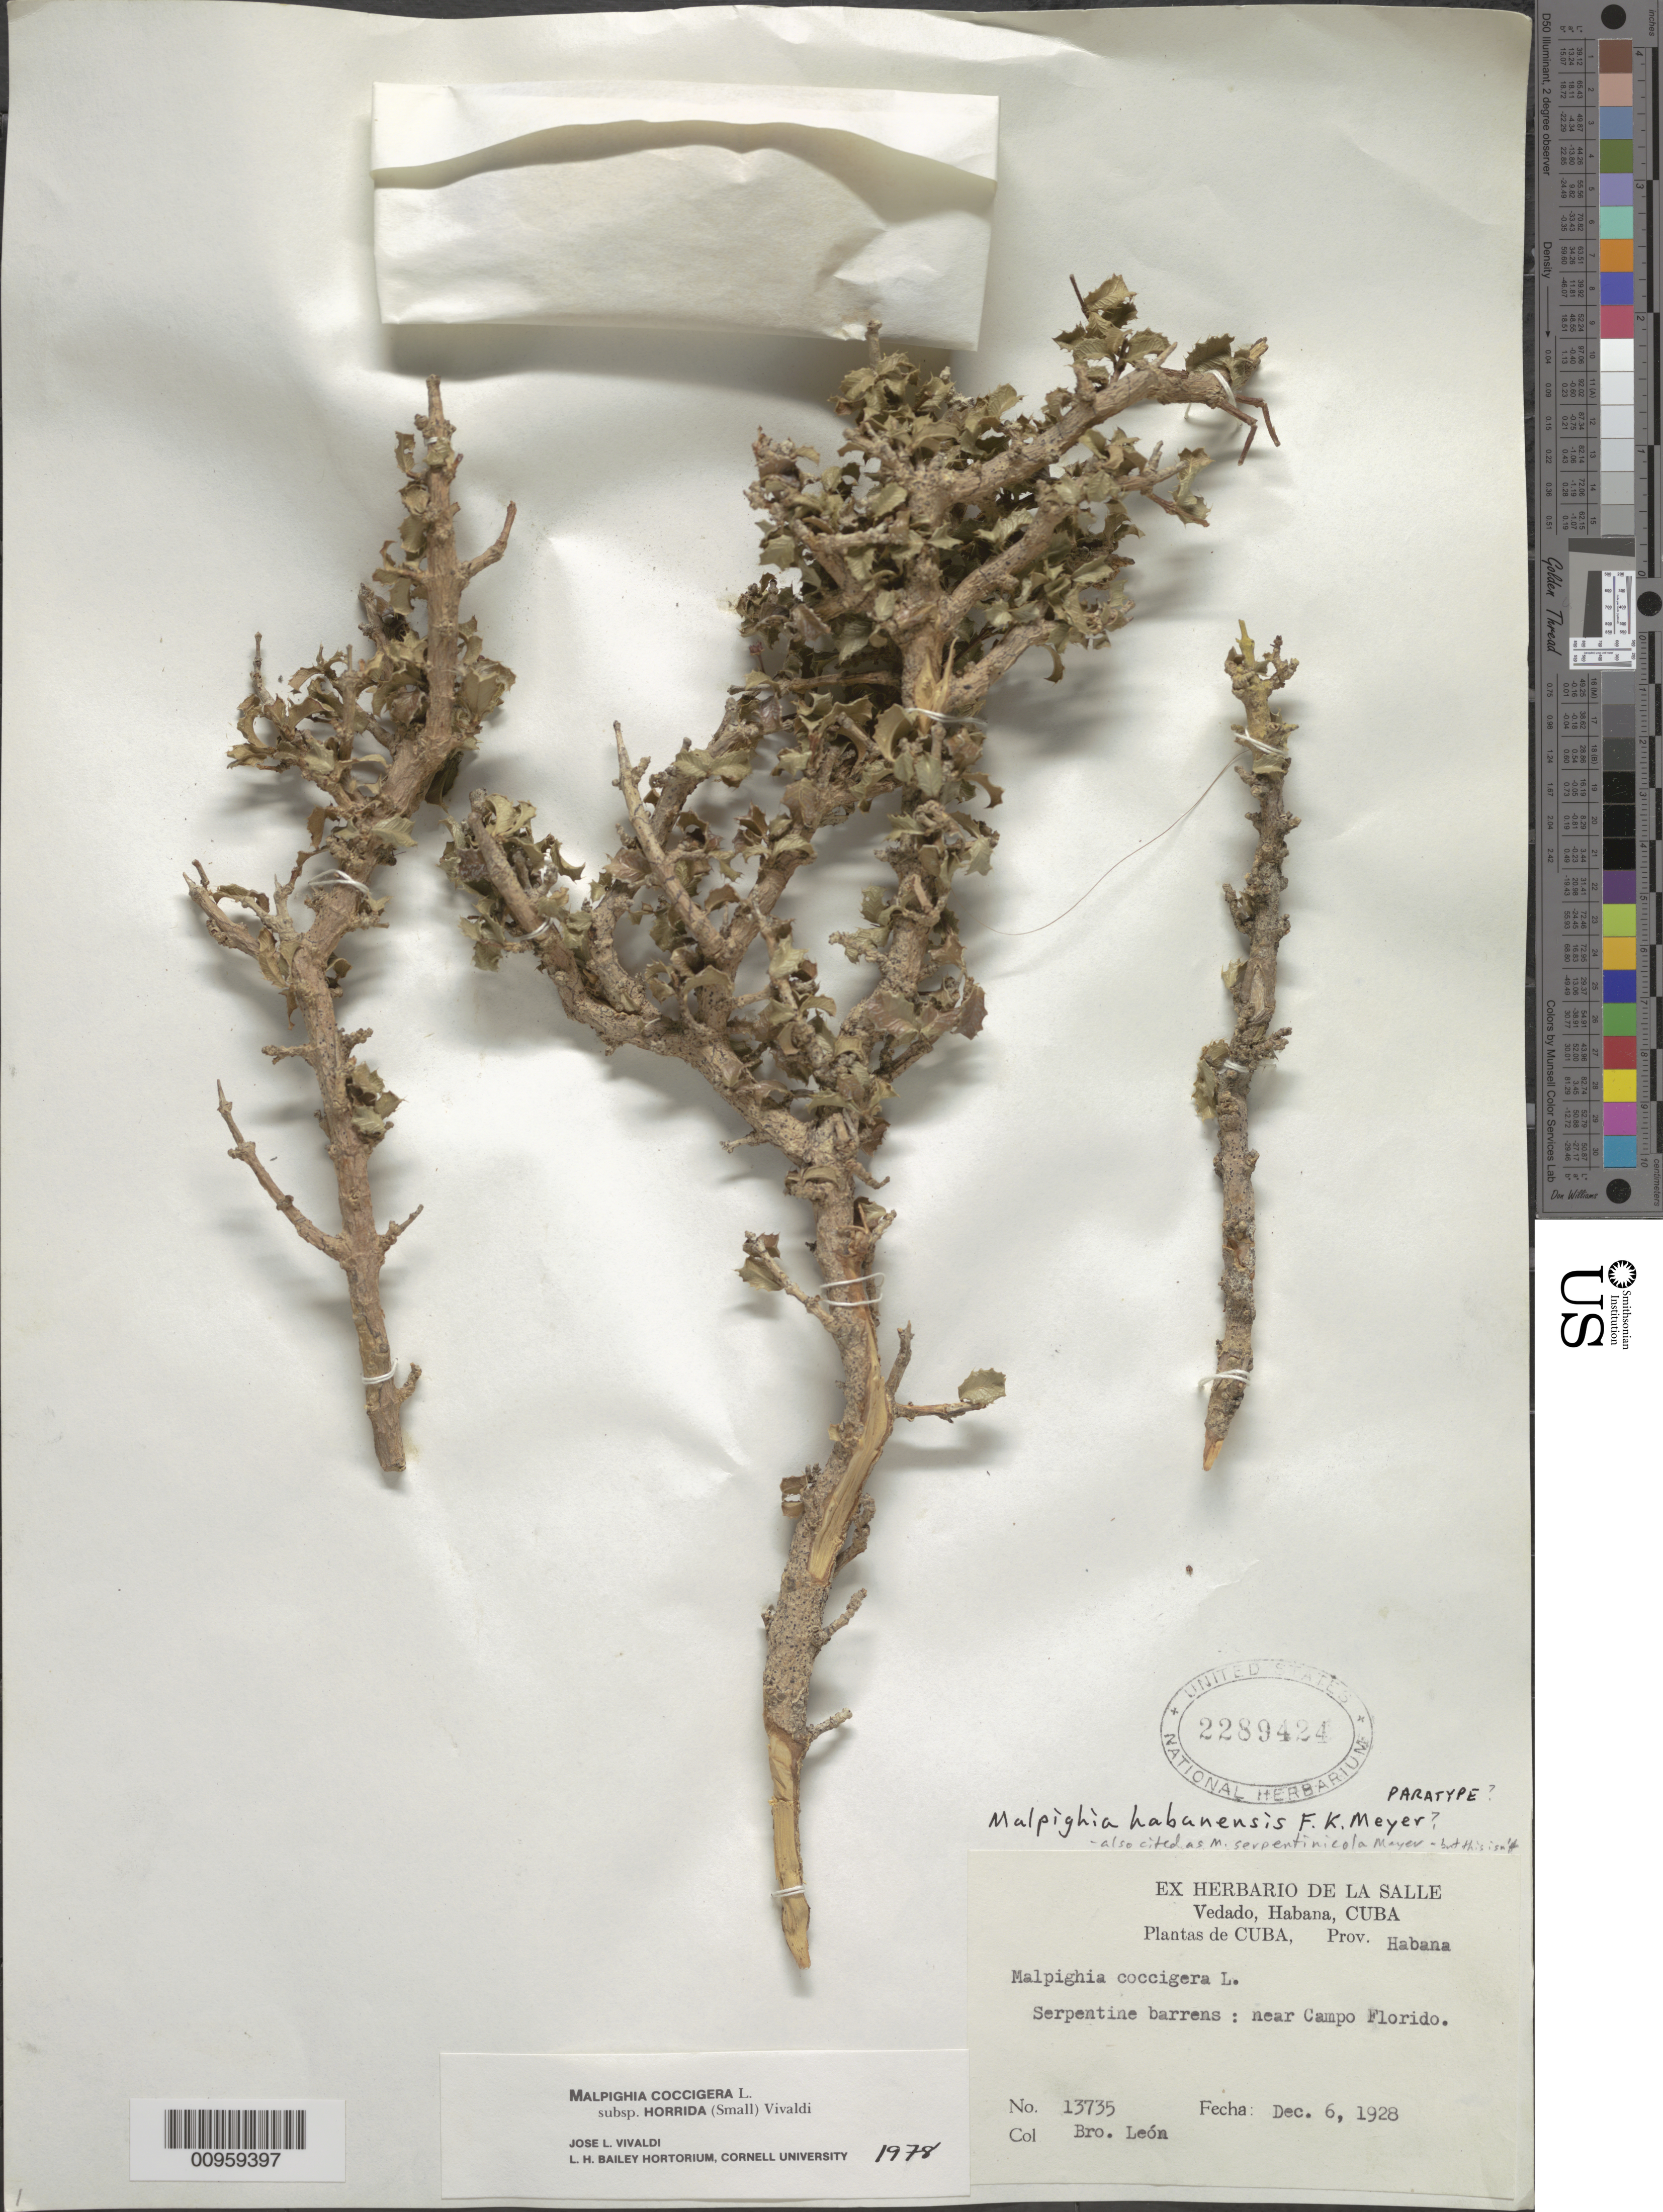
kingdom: Plantae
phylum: Tracheophyta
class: Magnoliopsida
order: Malpighiales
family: Malpighiaceae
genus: Malpighia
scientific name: Malpighia habanensis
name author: F.K. Mey.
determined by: Meyer, F. K.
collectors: Bro. León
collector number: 13735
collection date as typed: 06 Dec 1928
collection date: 1928-12-06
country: Cuba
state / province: La Habana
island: Cuba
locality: Near Campo Florido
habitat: Serpentine barrens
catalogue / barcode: US 2289424